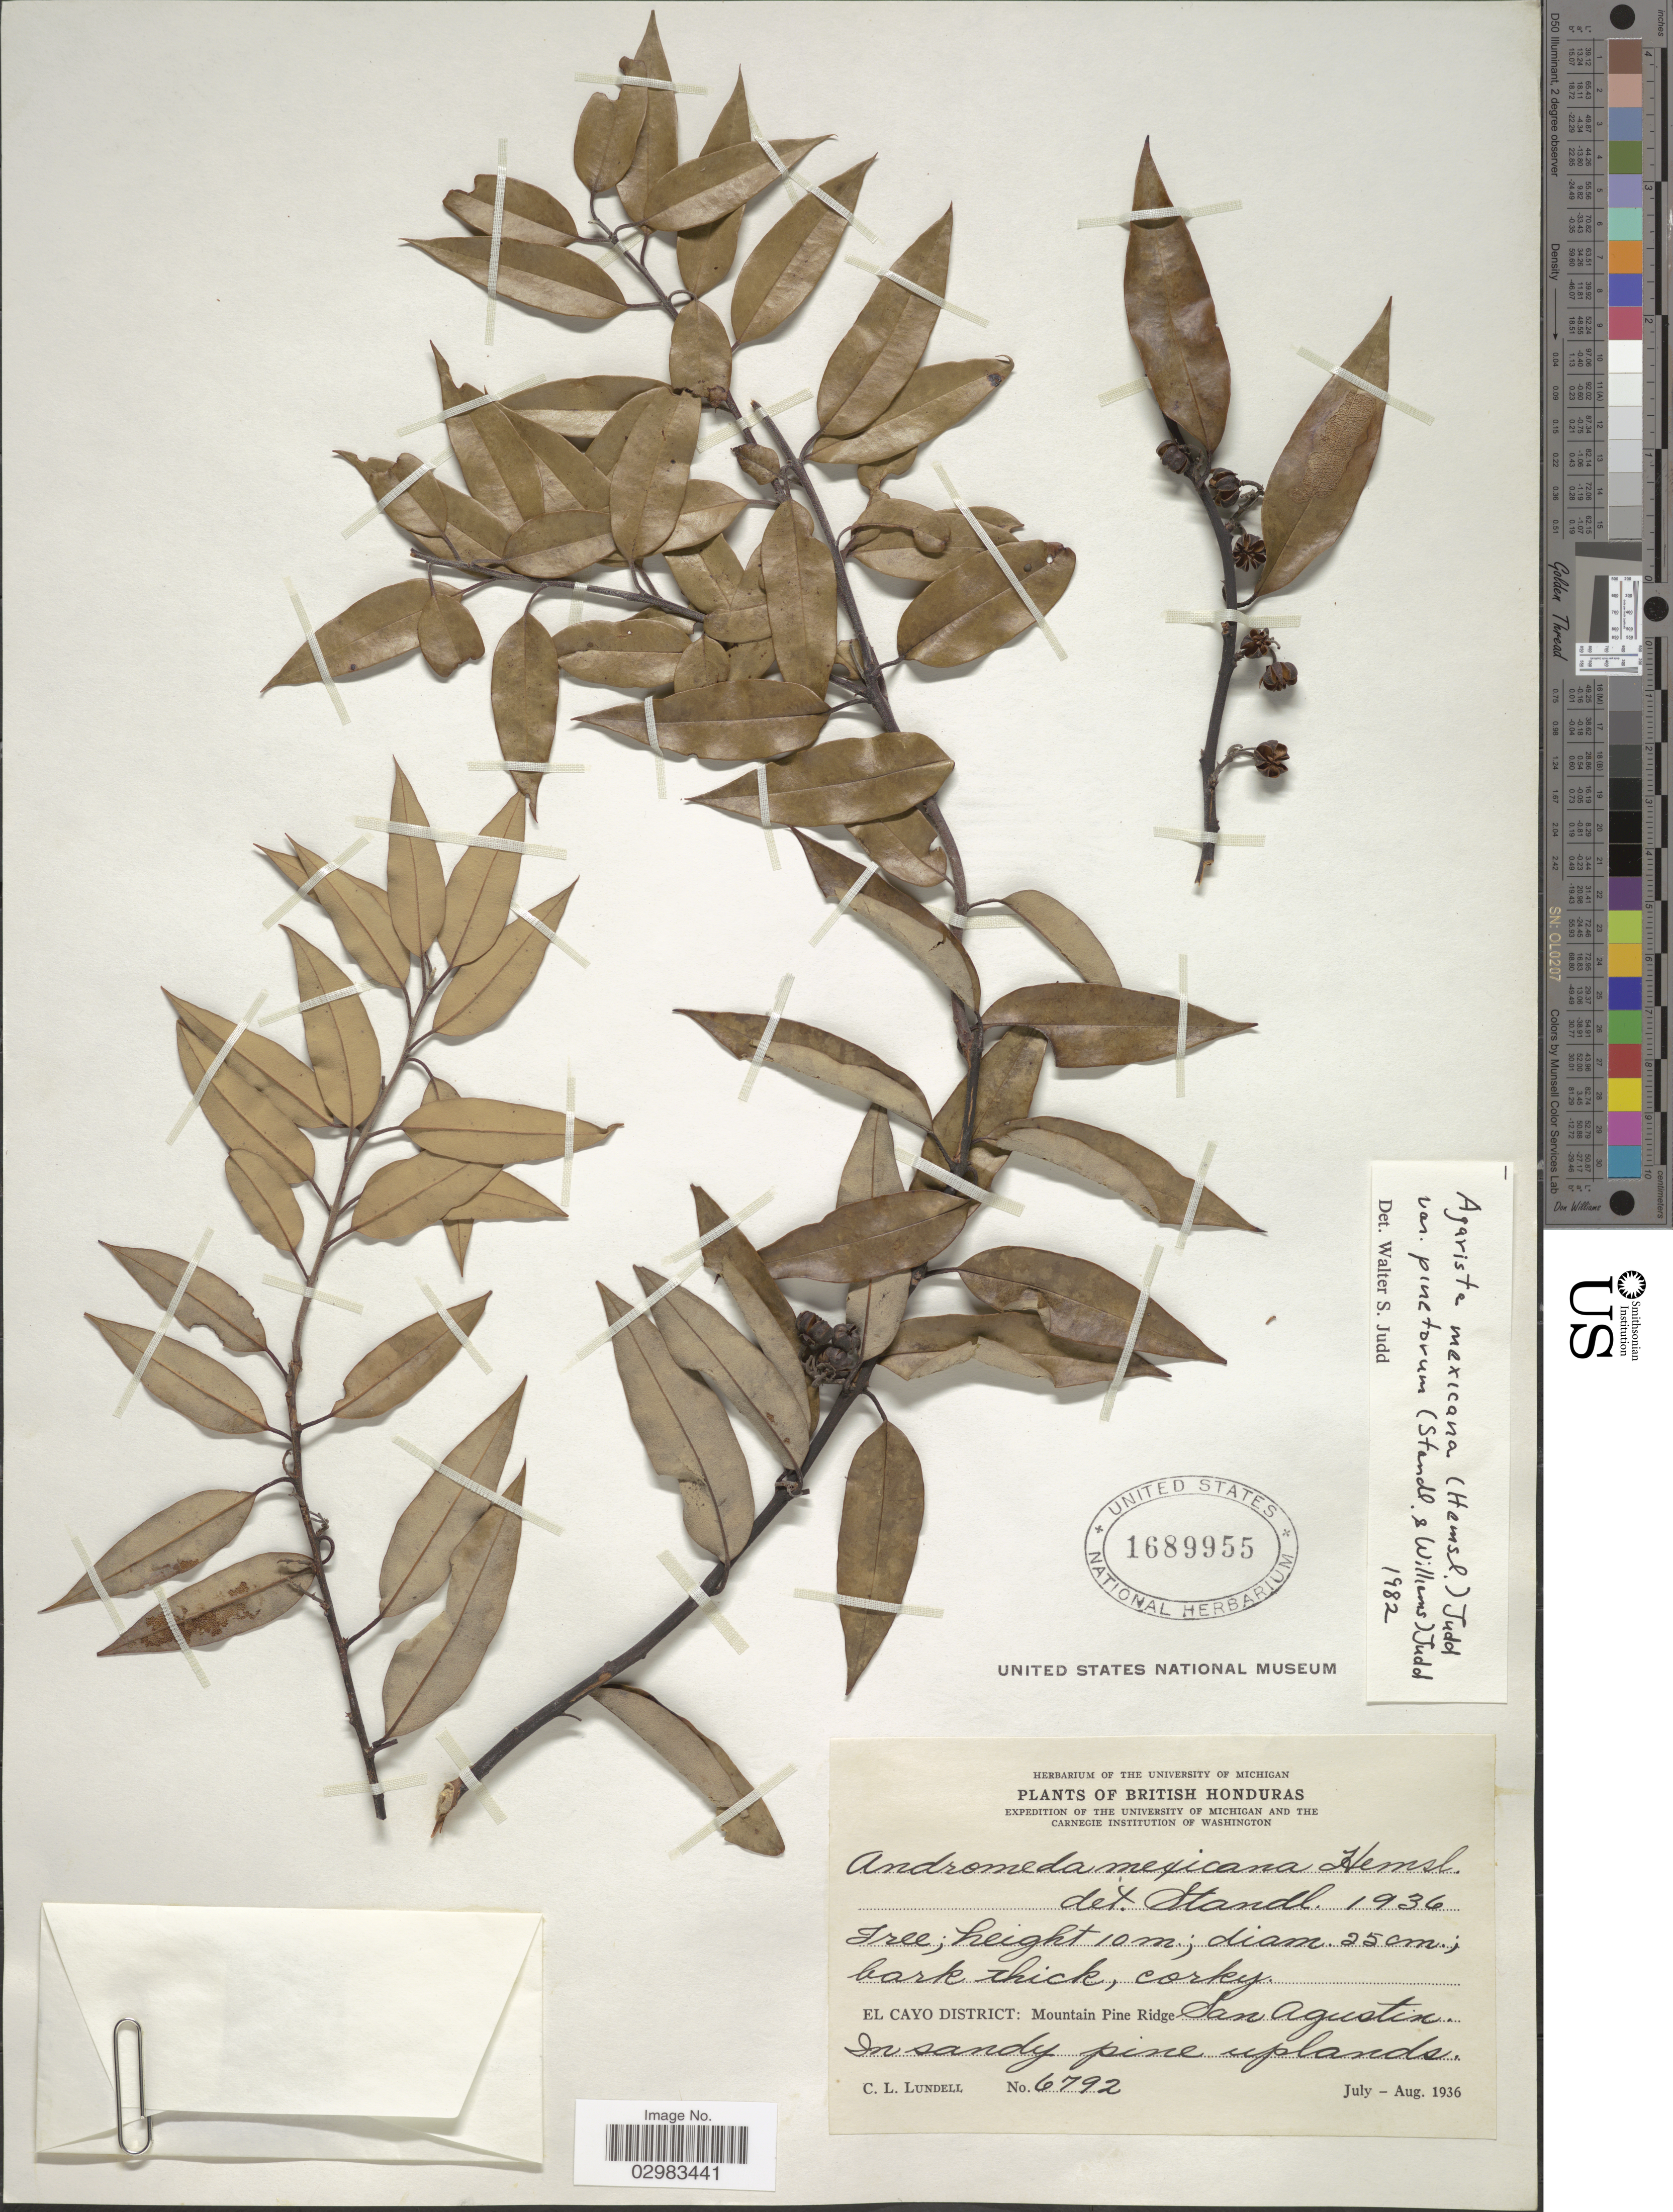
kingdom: Plantae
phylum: Tracheophyta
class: Magnoliopsida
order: Ericales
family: Ericaceae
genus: Leucothoe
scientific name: Leucothoë mexicana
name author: (Hemsl.) Small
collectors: C. L. Lundell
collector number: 6792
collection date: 1936-07/1936-08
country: Belize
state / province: Cayo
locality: British Honduras. El Cayo District: Mountain Pine Ridge. San Agustin.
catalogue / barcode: US 1689955